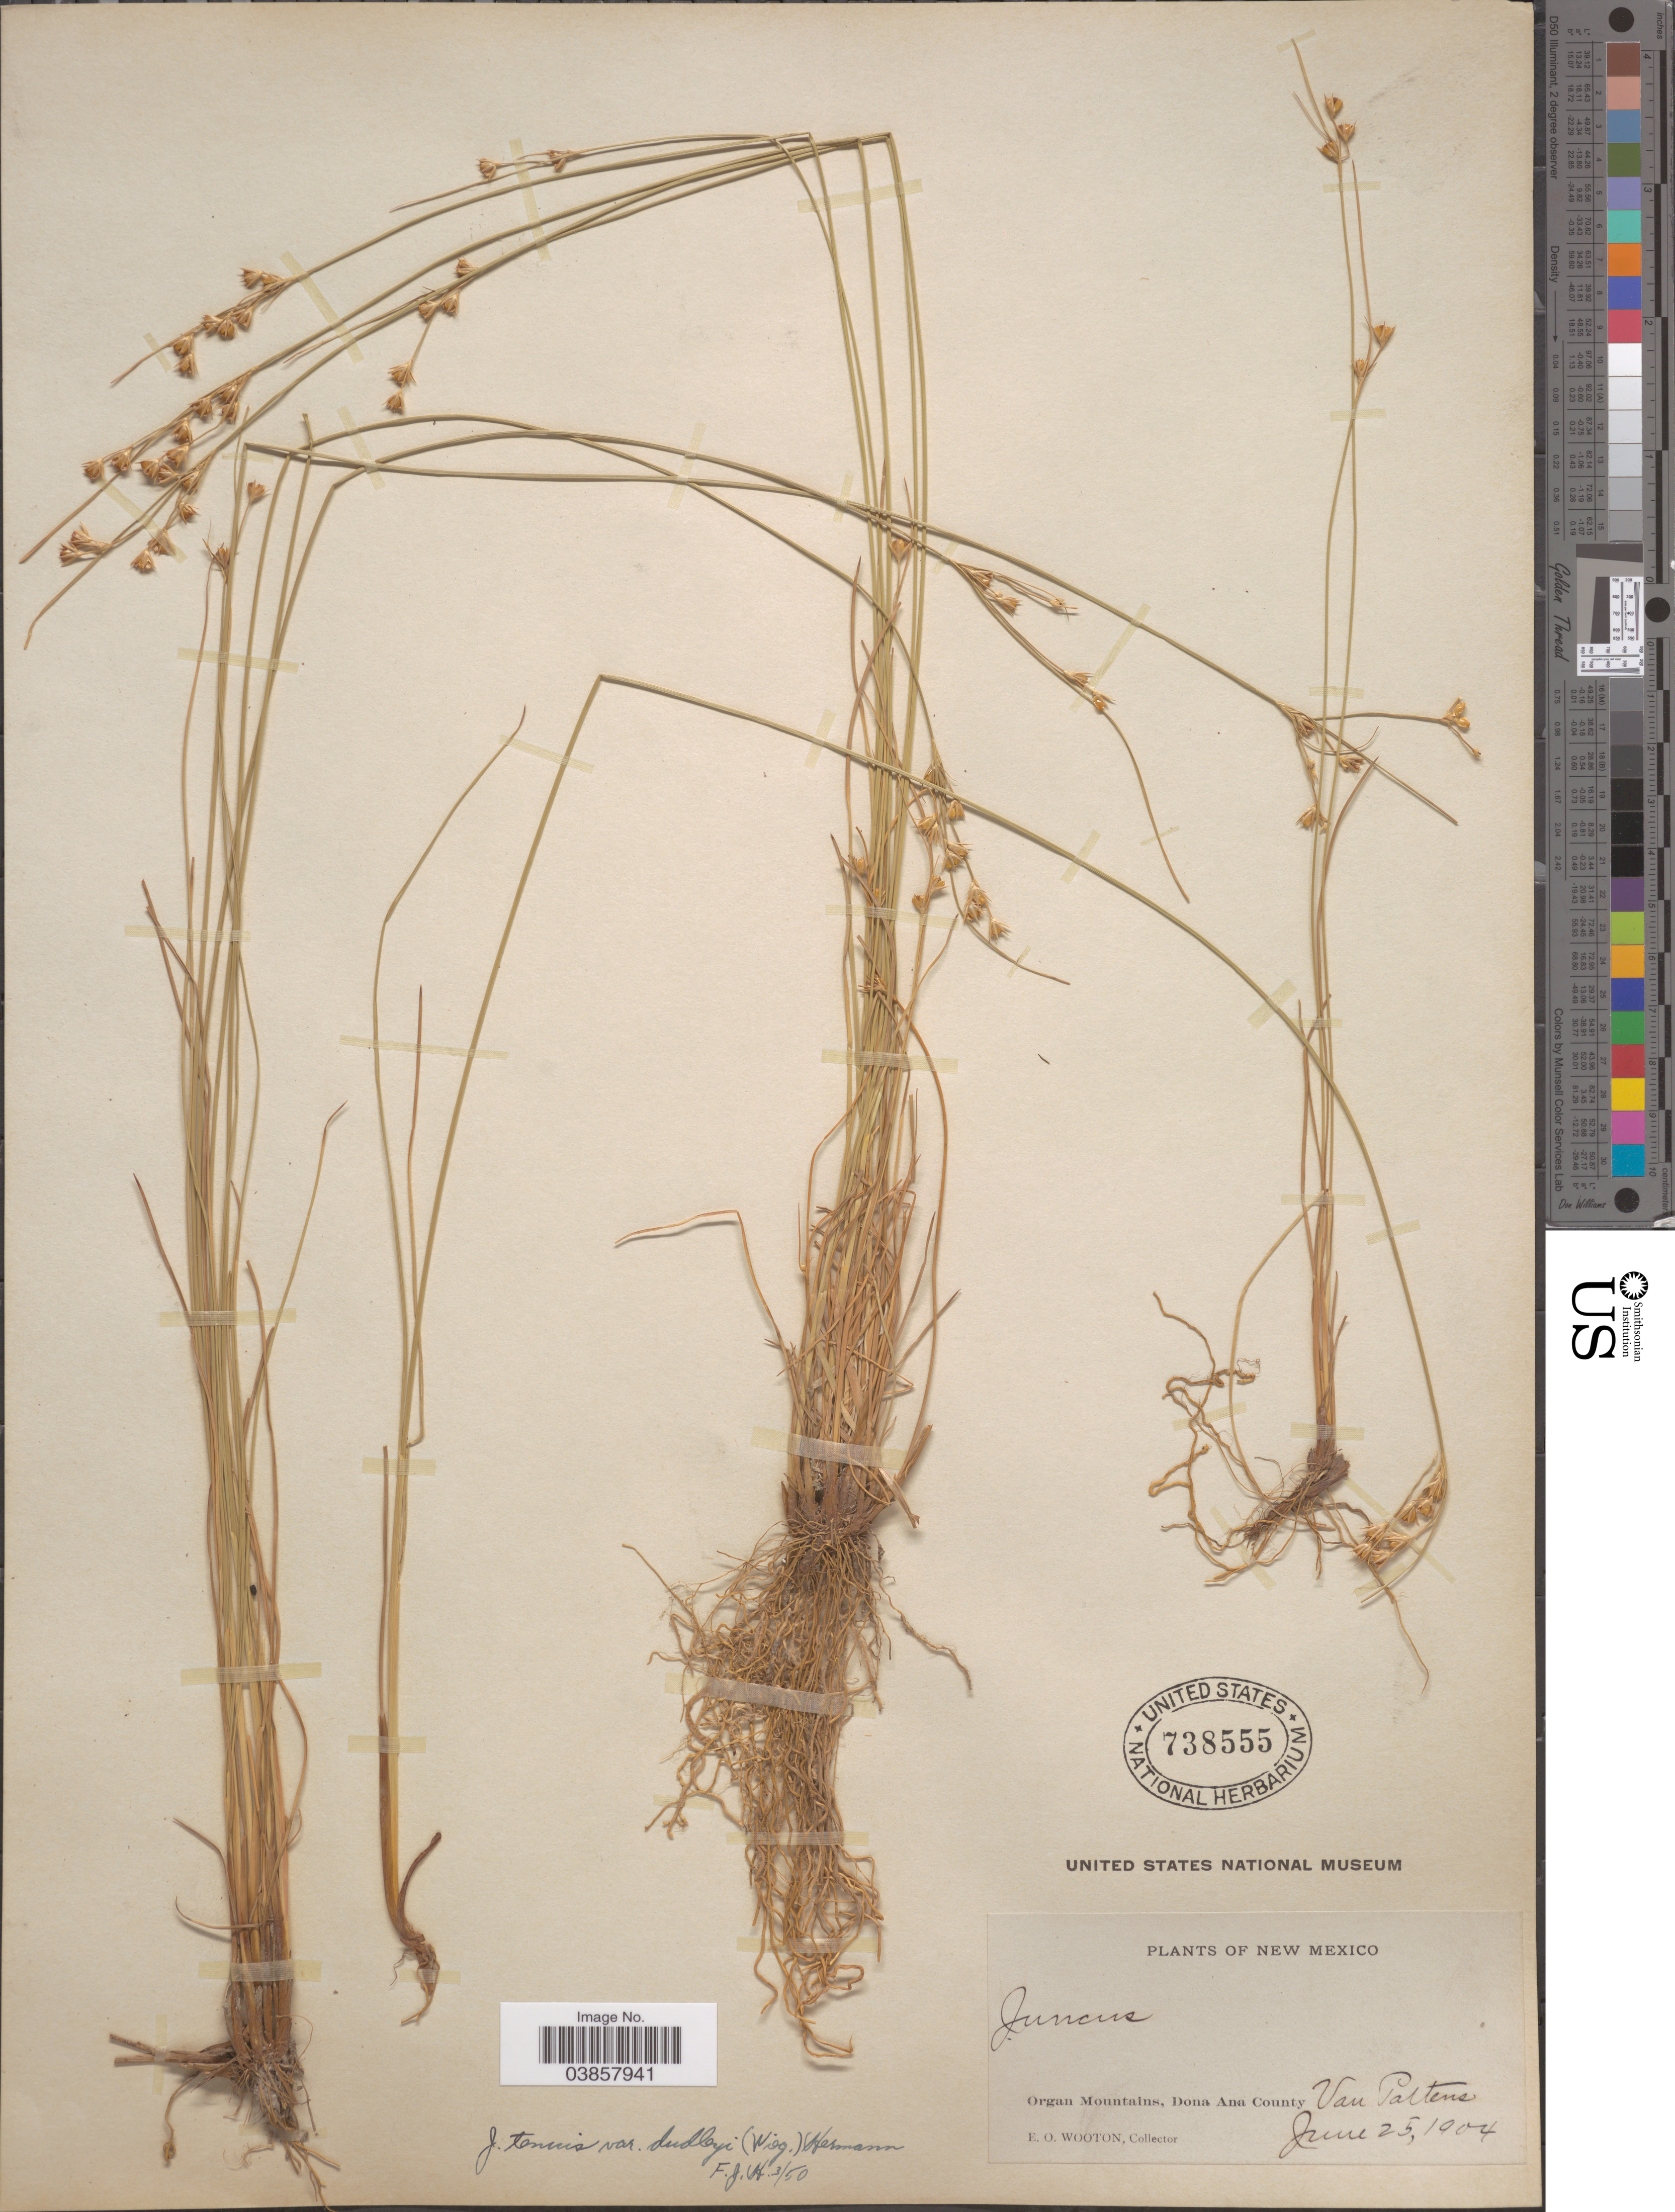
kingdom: Plantae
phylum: Tracheophyta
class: Liliopsida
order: Poales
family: Juncaceae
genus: Juncus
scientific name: Juncus tenuis var. dudleyi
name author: (Wiegand) F.J. Herm.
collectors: E. O. Wooton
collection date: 1904-06-25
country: United States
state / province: New Mexico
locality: Organ Mountains, Dona Ana County. Van Paltens.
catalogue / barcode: US 738555